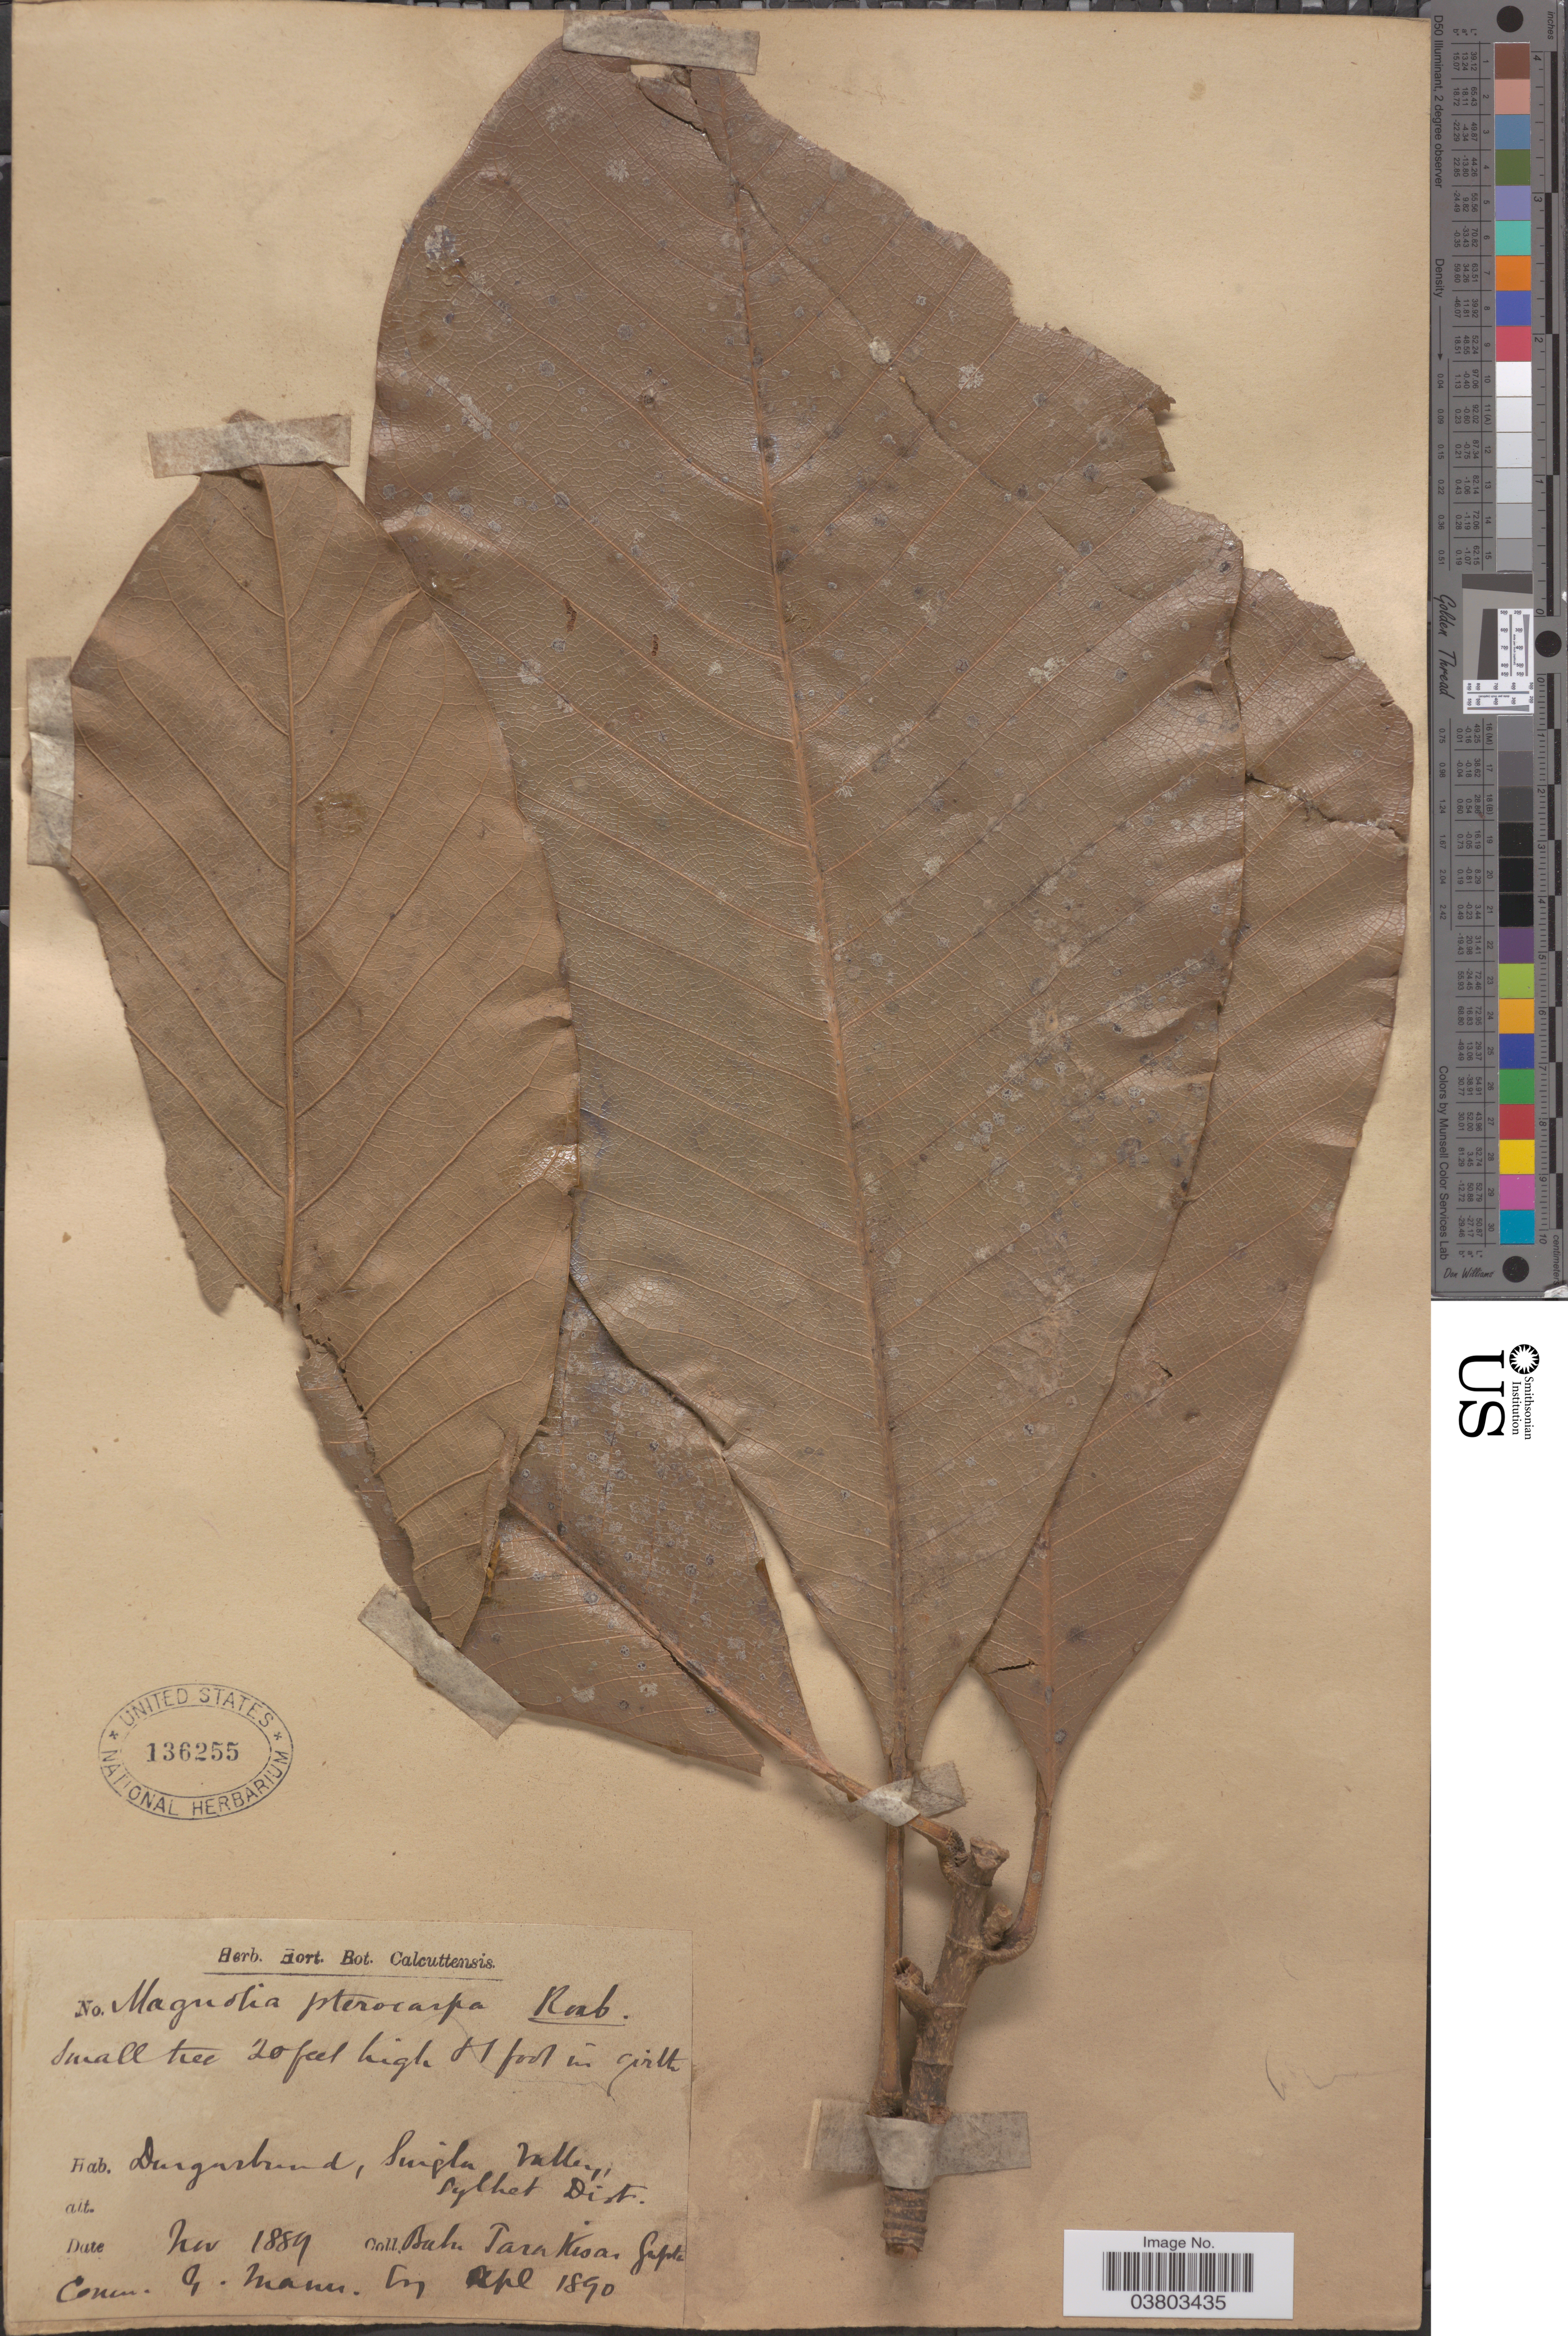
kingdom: Plantae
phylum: Tracheophyta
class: Magnoliopsida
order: Magnoliales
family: Magnoliaceae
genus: Magnolia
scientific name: Magnolia pterocarpa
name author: Roxb.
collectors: B. Gupta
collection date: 1889-11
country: Bangladesh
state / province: Sylhet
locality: Durgarbund, Suigla Valley, Sylhet Distr.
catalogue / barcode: US 136255